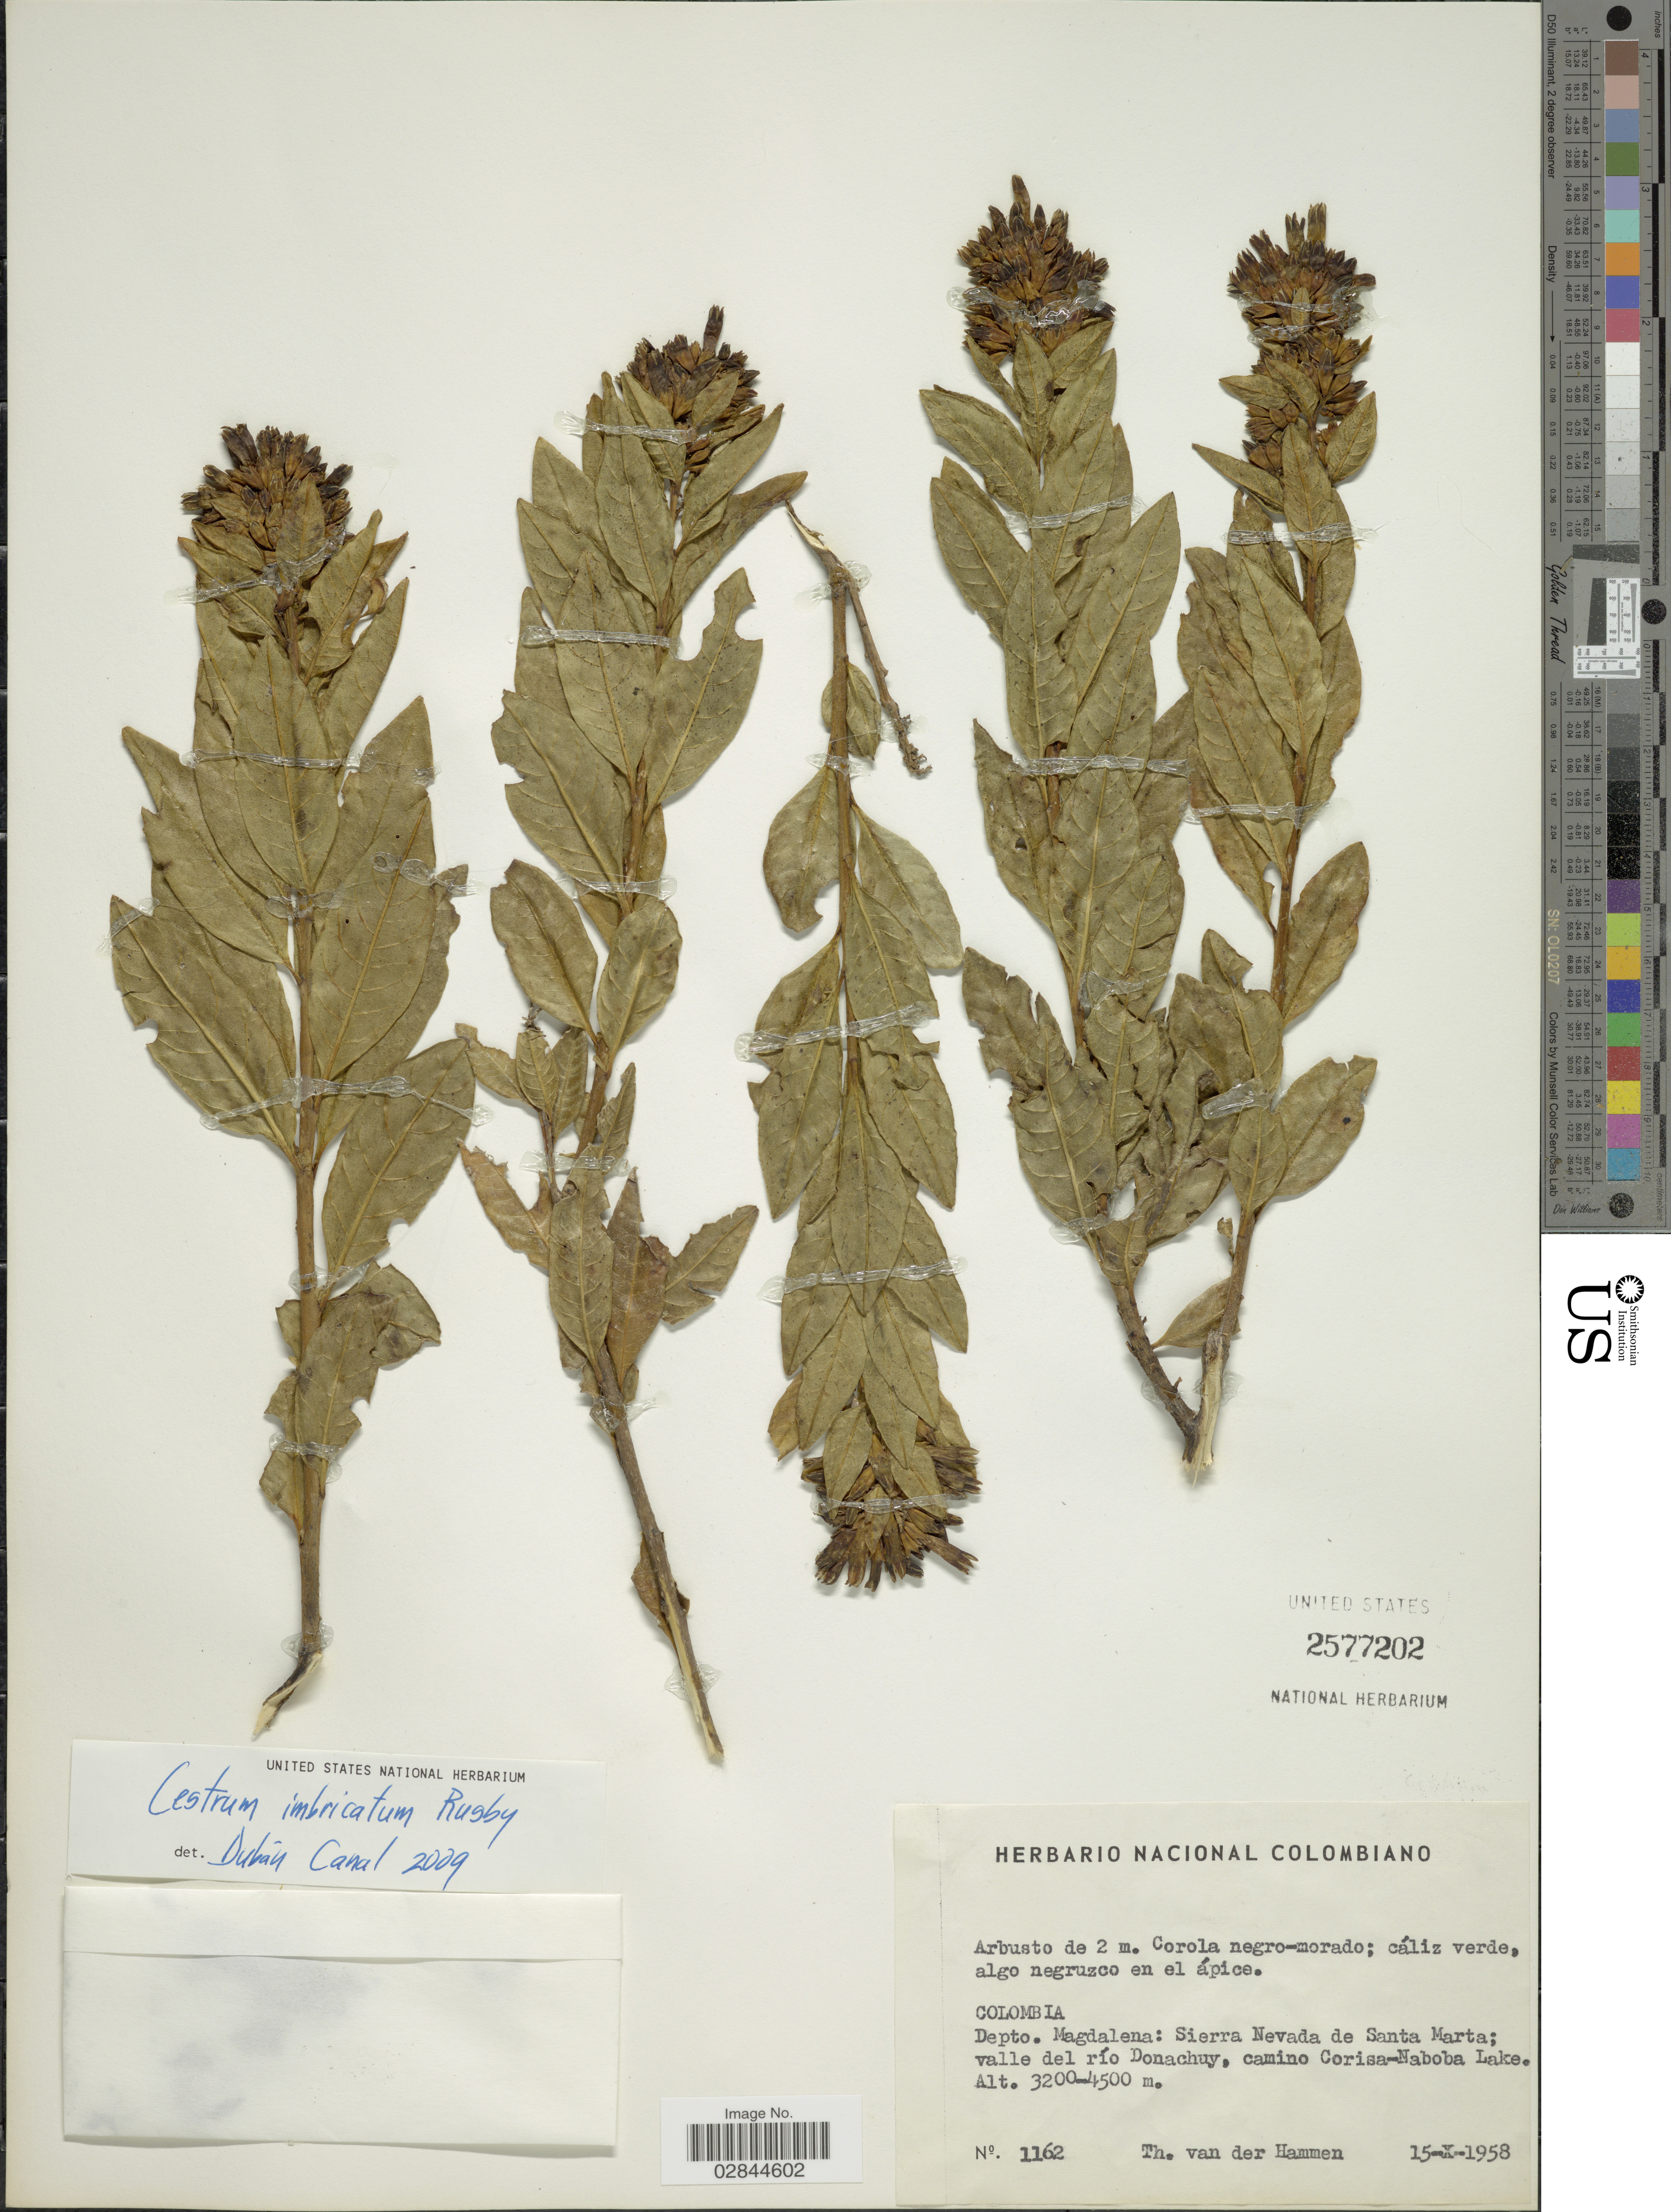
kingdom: Plantae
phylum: Tracheophyta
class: Magnoliopsida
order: Solanales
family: Solanaceae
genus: Cestrum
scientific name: Cestrum imbricatum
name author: Rusby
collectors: T. Van der Hammen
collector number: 1162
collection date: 1958-10-15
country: Colombia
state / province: Magdalena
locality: Depto. Magdalena: Sierra Nevada de Santa Marta: valle del río Donachuy, camino Corisa-Naboba Lake.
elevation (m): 3200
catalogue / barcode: US 2577202